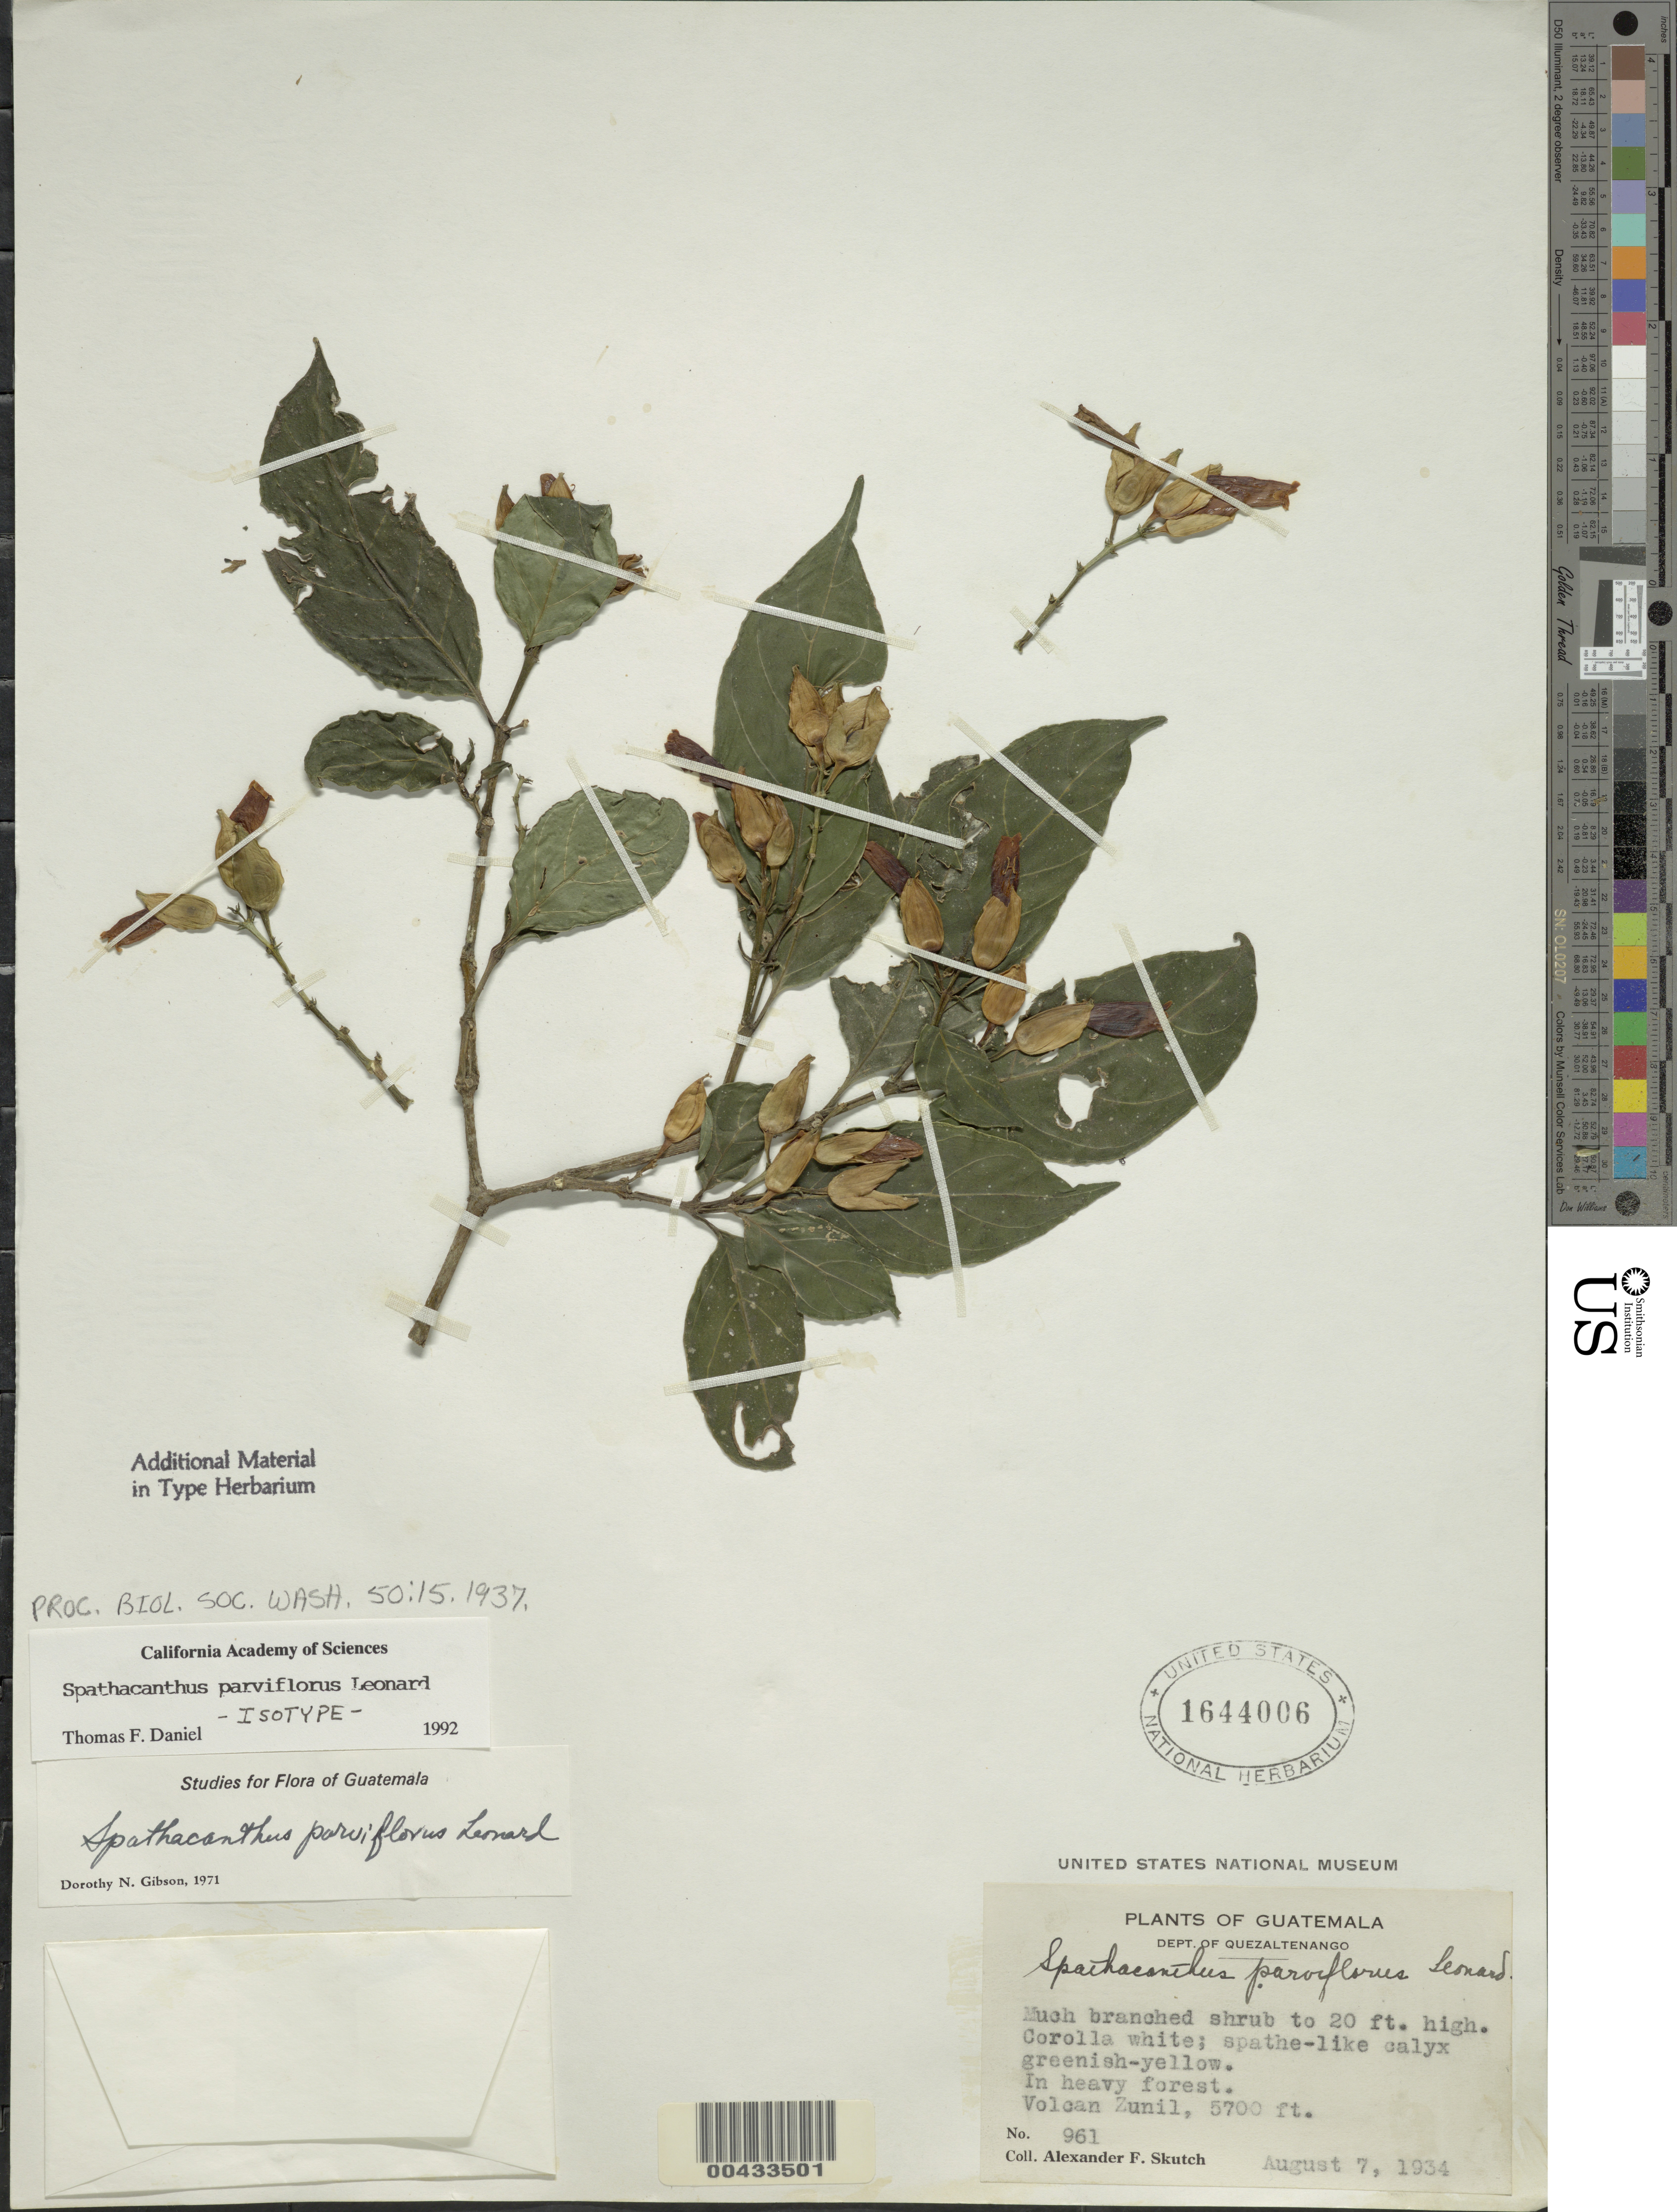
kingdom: Plantae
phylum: Tracheophyta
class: Magnoliopsida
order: Lamiales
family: Acanthaceae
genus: Spathacanthus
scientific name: Spathacanthus parviflorus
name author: Leonard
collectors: A. F. Skutch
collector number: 961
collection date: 1934-08-07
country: Guatemala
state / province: Quetzaltenango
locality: Dept. of Quezaltenango. Volcan Zunil.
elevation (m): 1737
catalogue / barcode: US 1644006